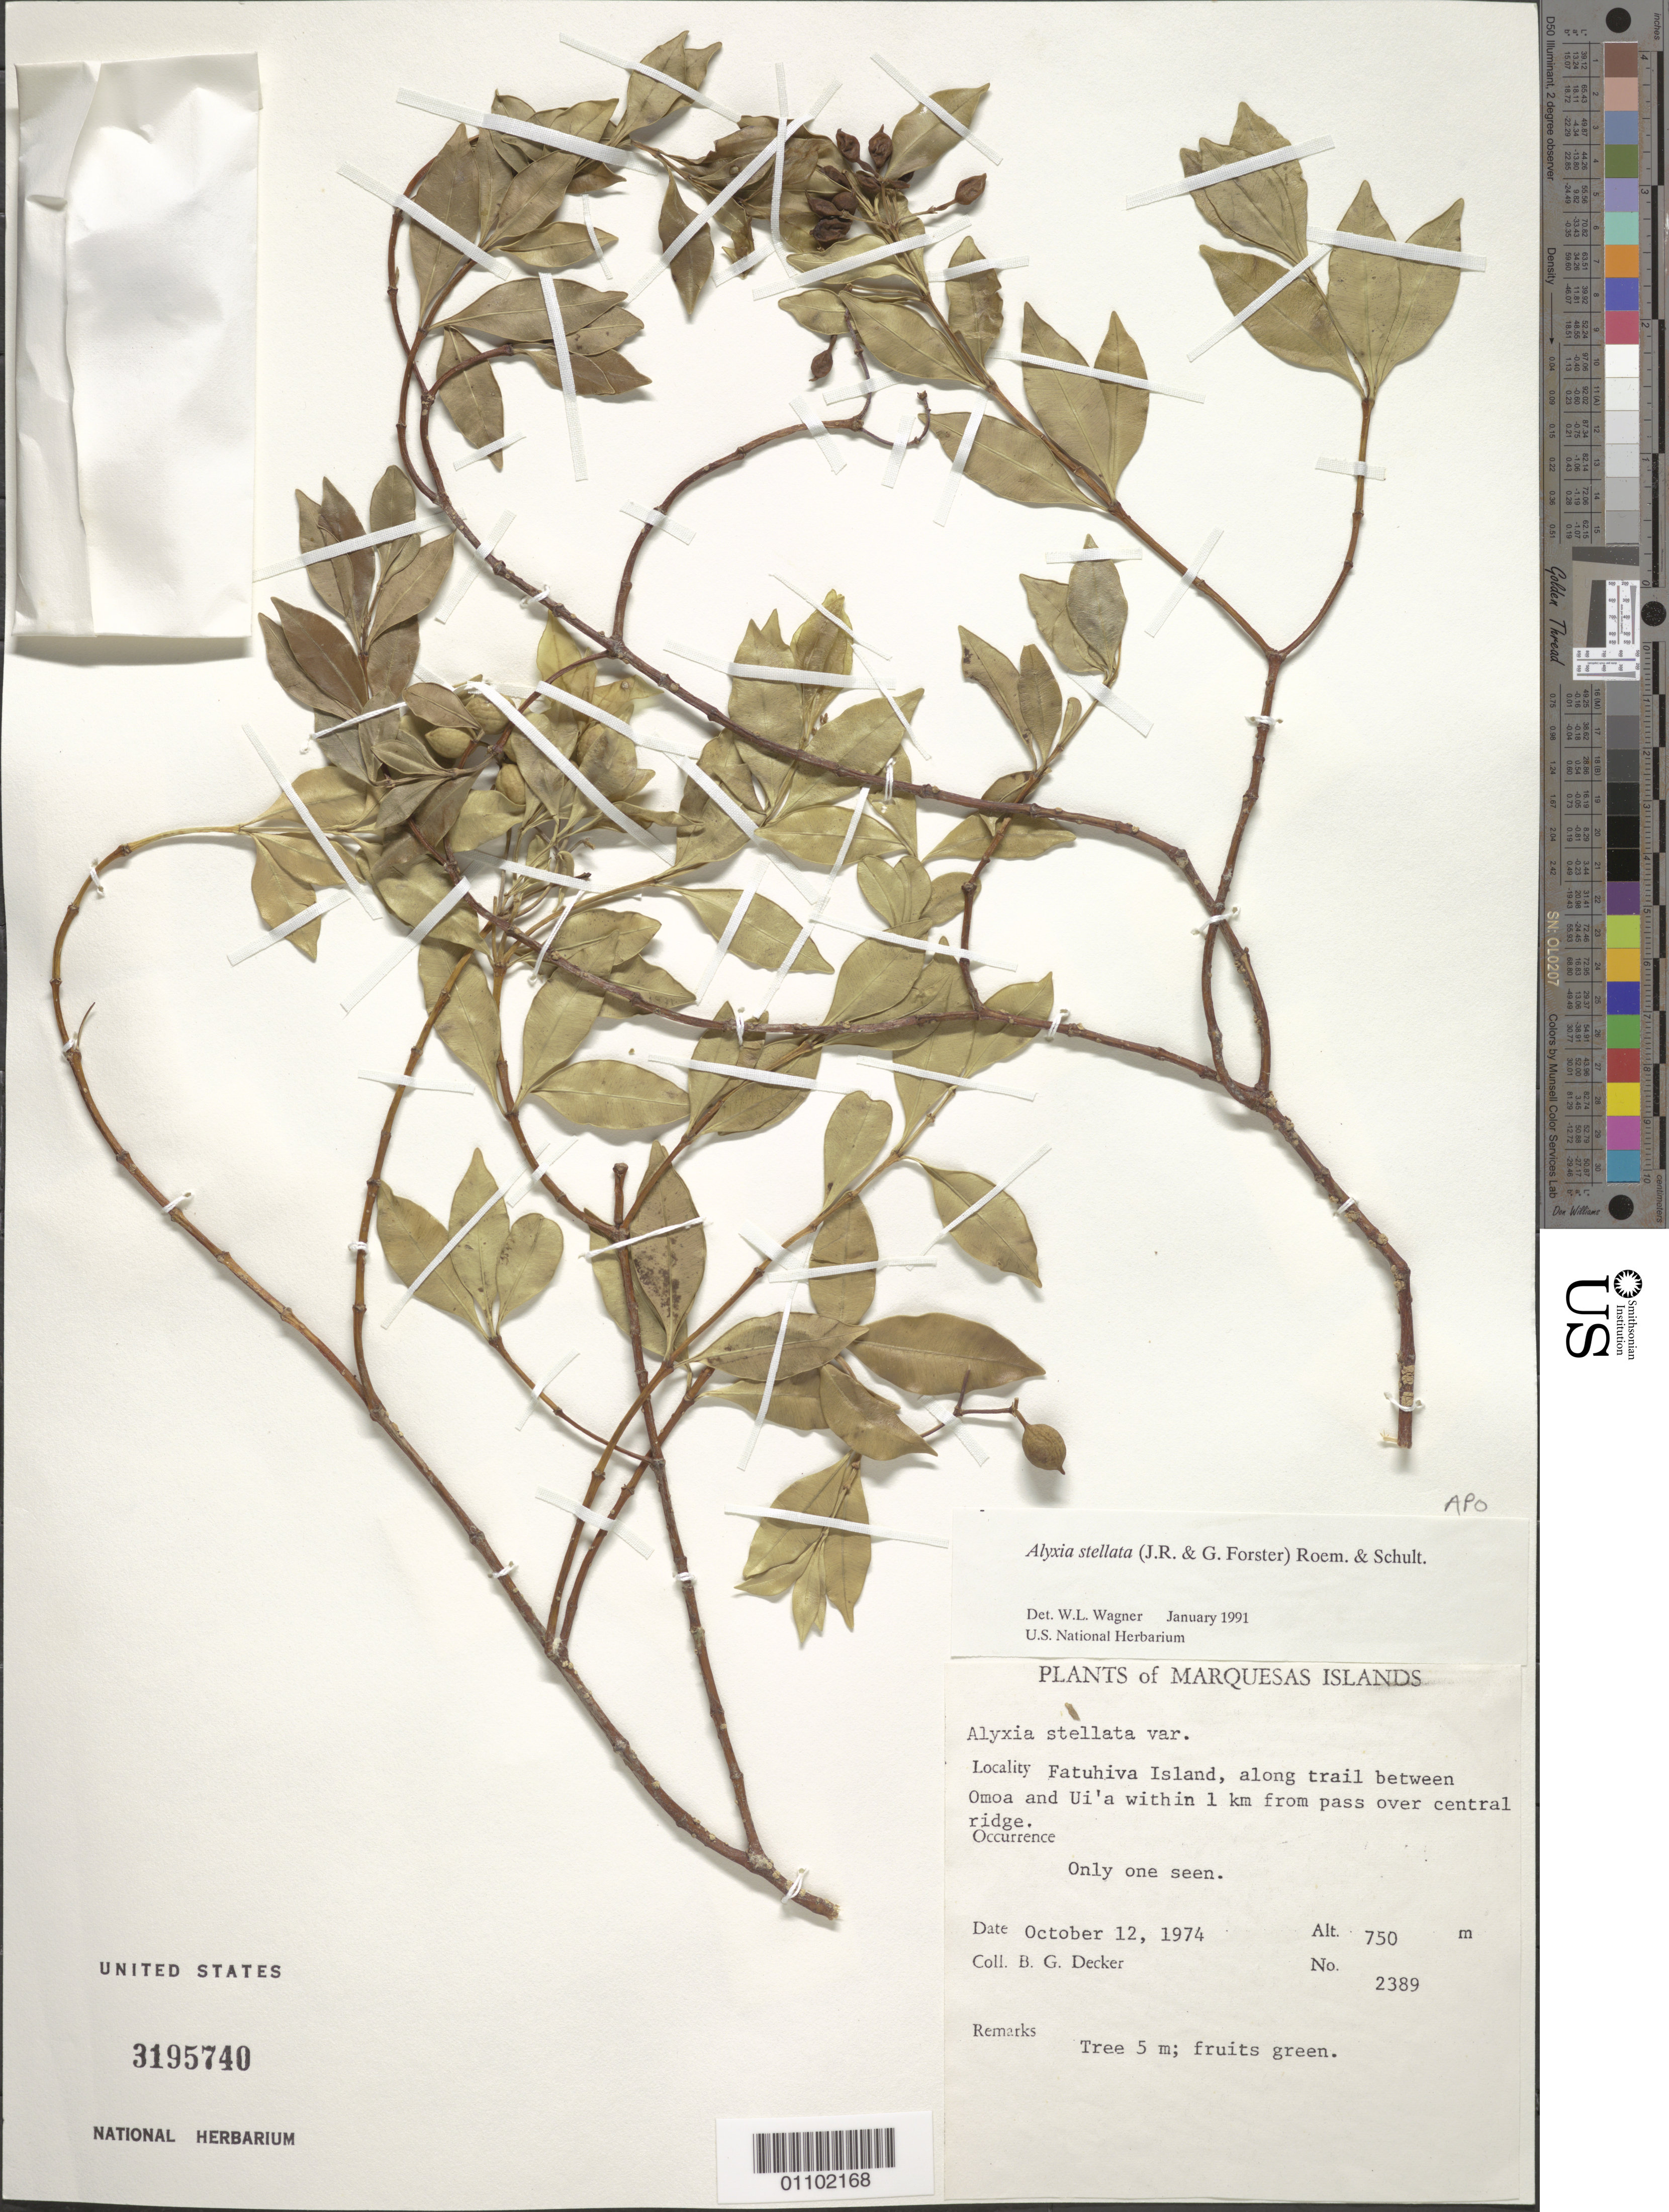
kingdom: Plantae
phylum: Tracheophyta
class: Magnoliopsida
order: Gentianales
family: Apocynaceae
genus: Alyxia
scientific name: Alyxia stellata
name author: (J.R. Forst. & G. Forst.) Roem. & Schult.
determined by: Wagner, W. L., (BOT), Smithsonian Institution - National Museum of Natural History (UNITED STATES)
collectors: B. G. Decker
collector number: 2389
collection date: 1974-10-12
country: French Polynesia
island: Fatu Hiva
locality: Along trail between 'Omo'a and Ui'a within 1 km from pass over central ridge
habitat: Only one seen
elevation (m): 750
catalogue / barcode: US 3195740